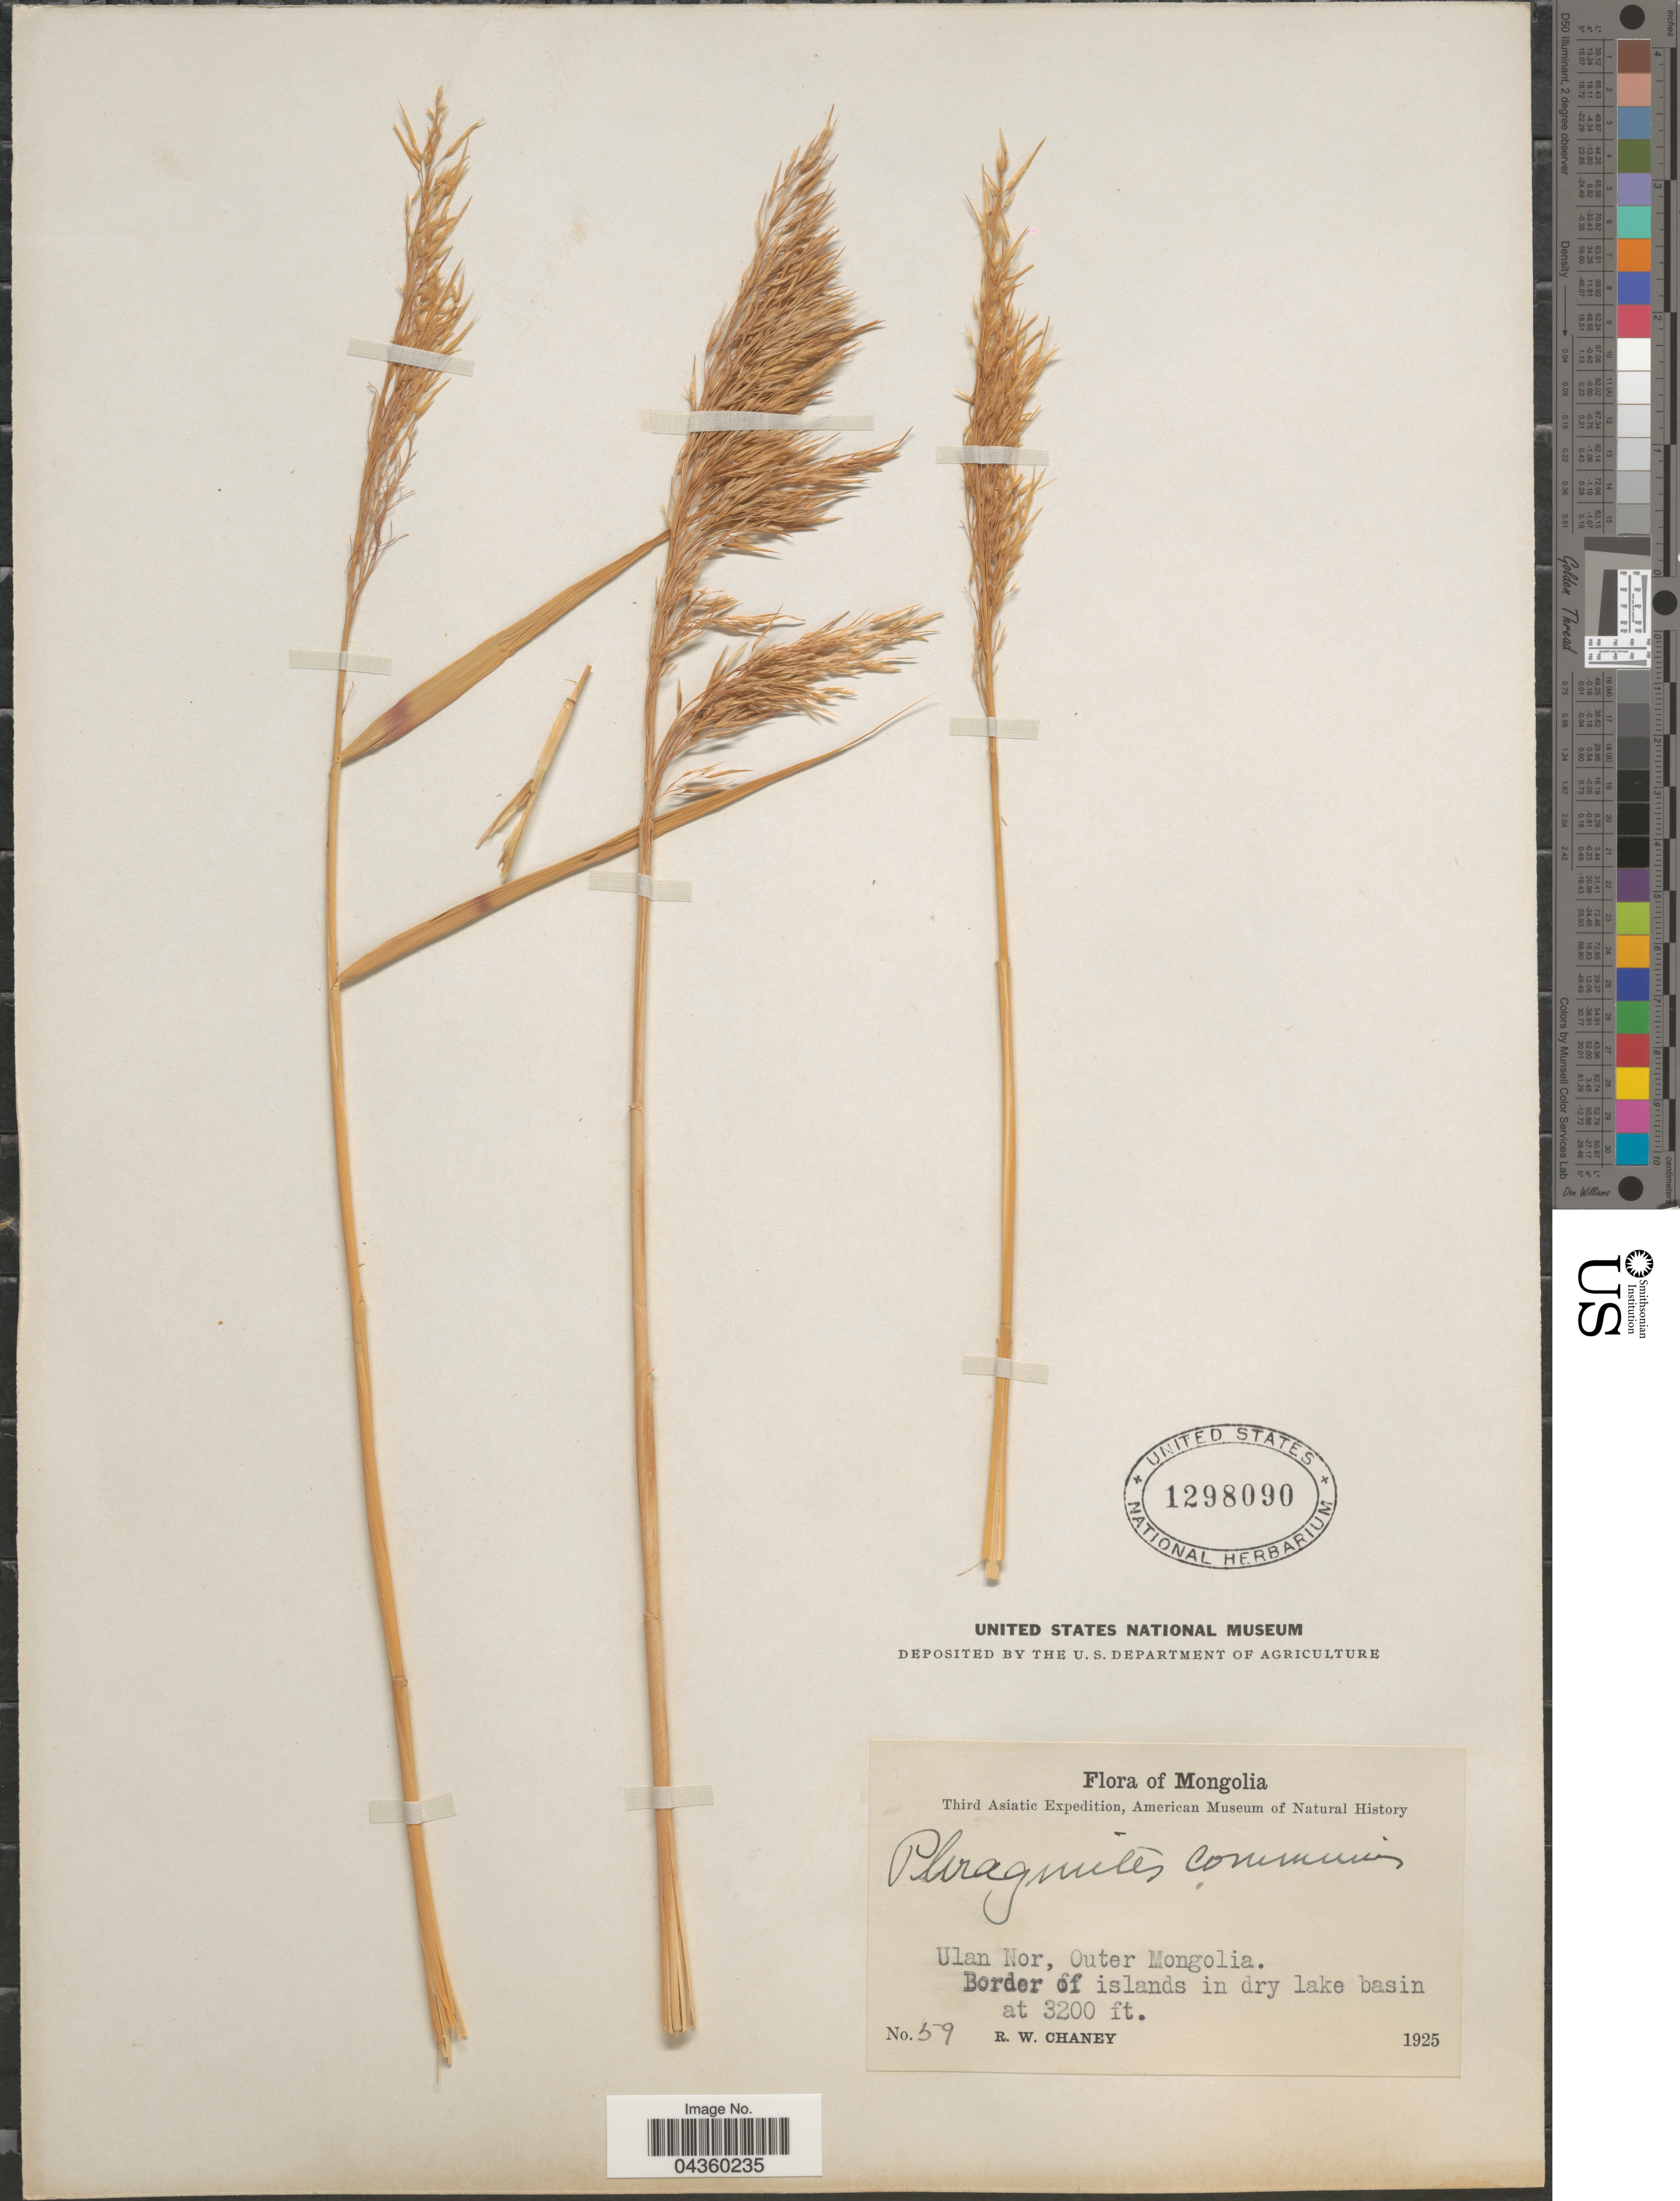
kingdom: Plantae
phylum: Tracheophyta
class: Liliopsida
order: Poales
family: Poaceae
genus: Phragmites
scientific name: Phragmites australis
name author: (Cav.) Trin. ex Steud.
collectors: R. Chaney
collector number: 59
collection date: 1925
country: Mongolia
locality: Third Asiatic Expedition. Ulan Nor, Outer Mongolia. Border of the islands in dry lake basin.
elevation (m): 975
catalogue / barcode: US 1298090